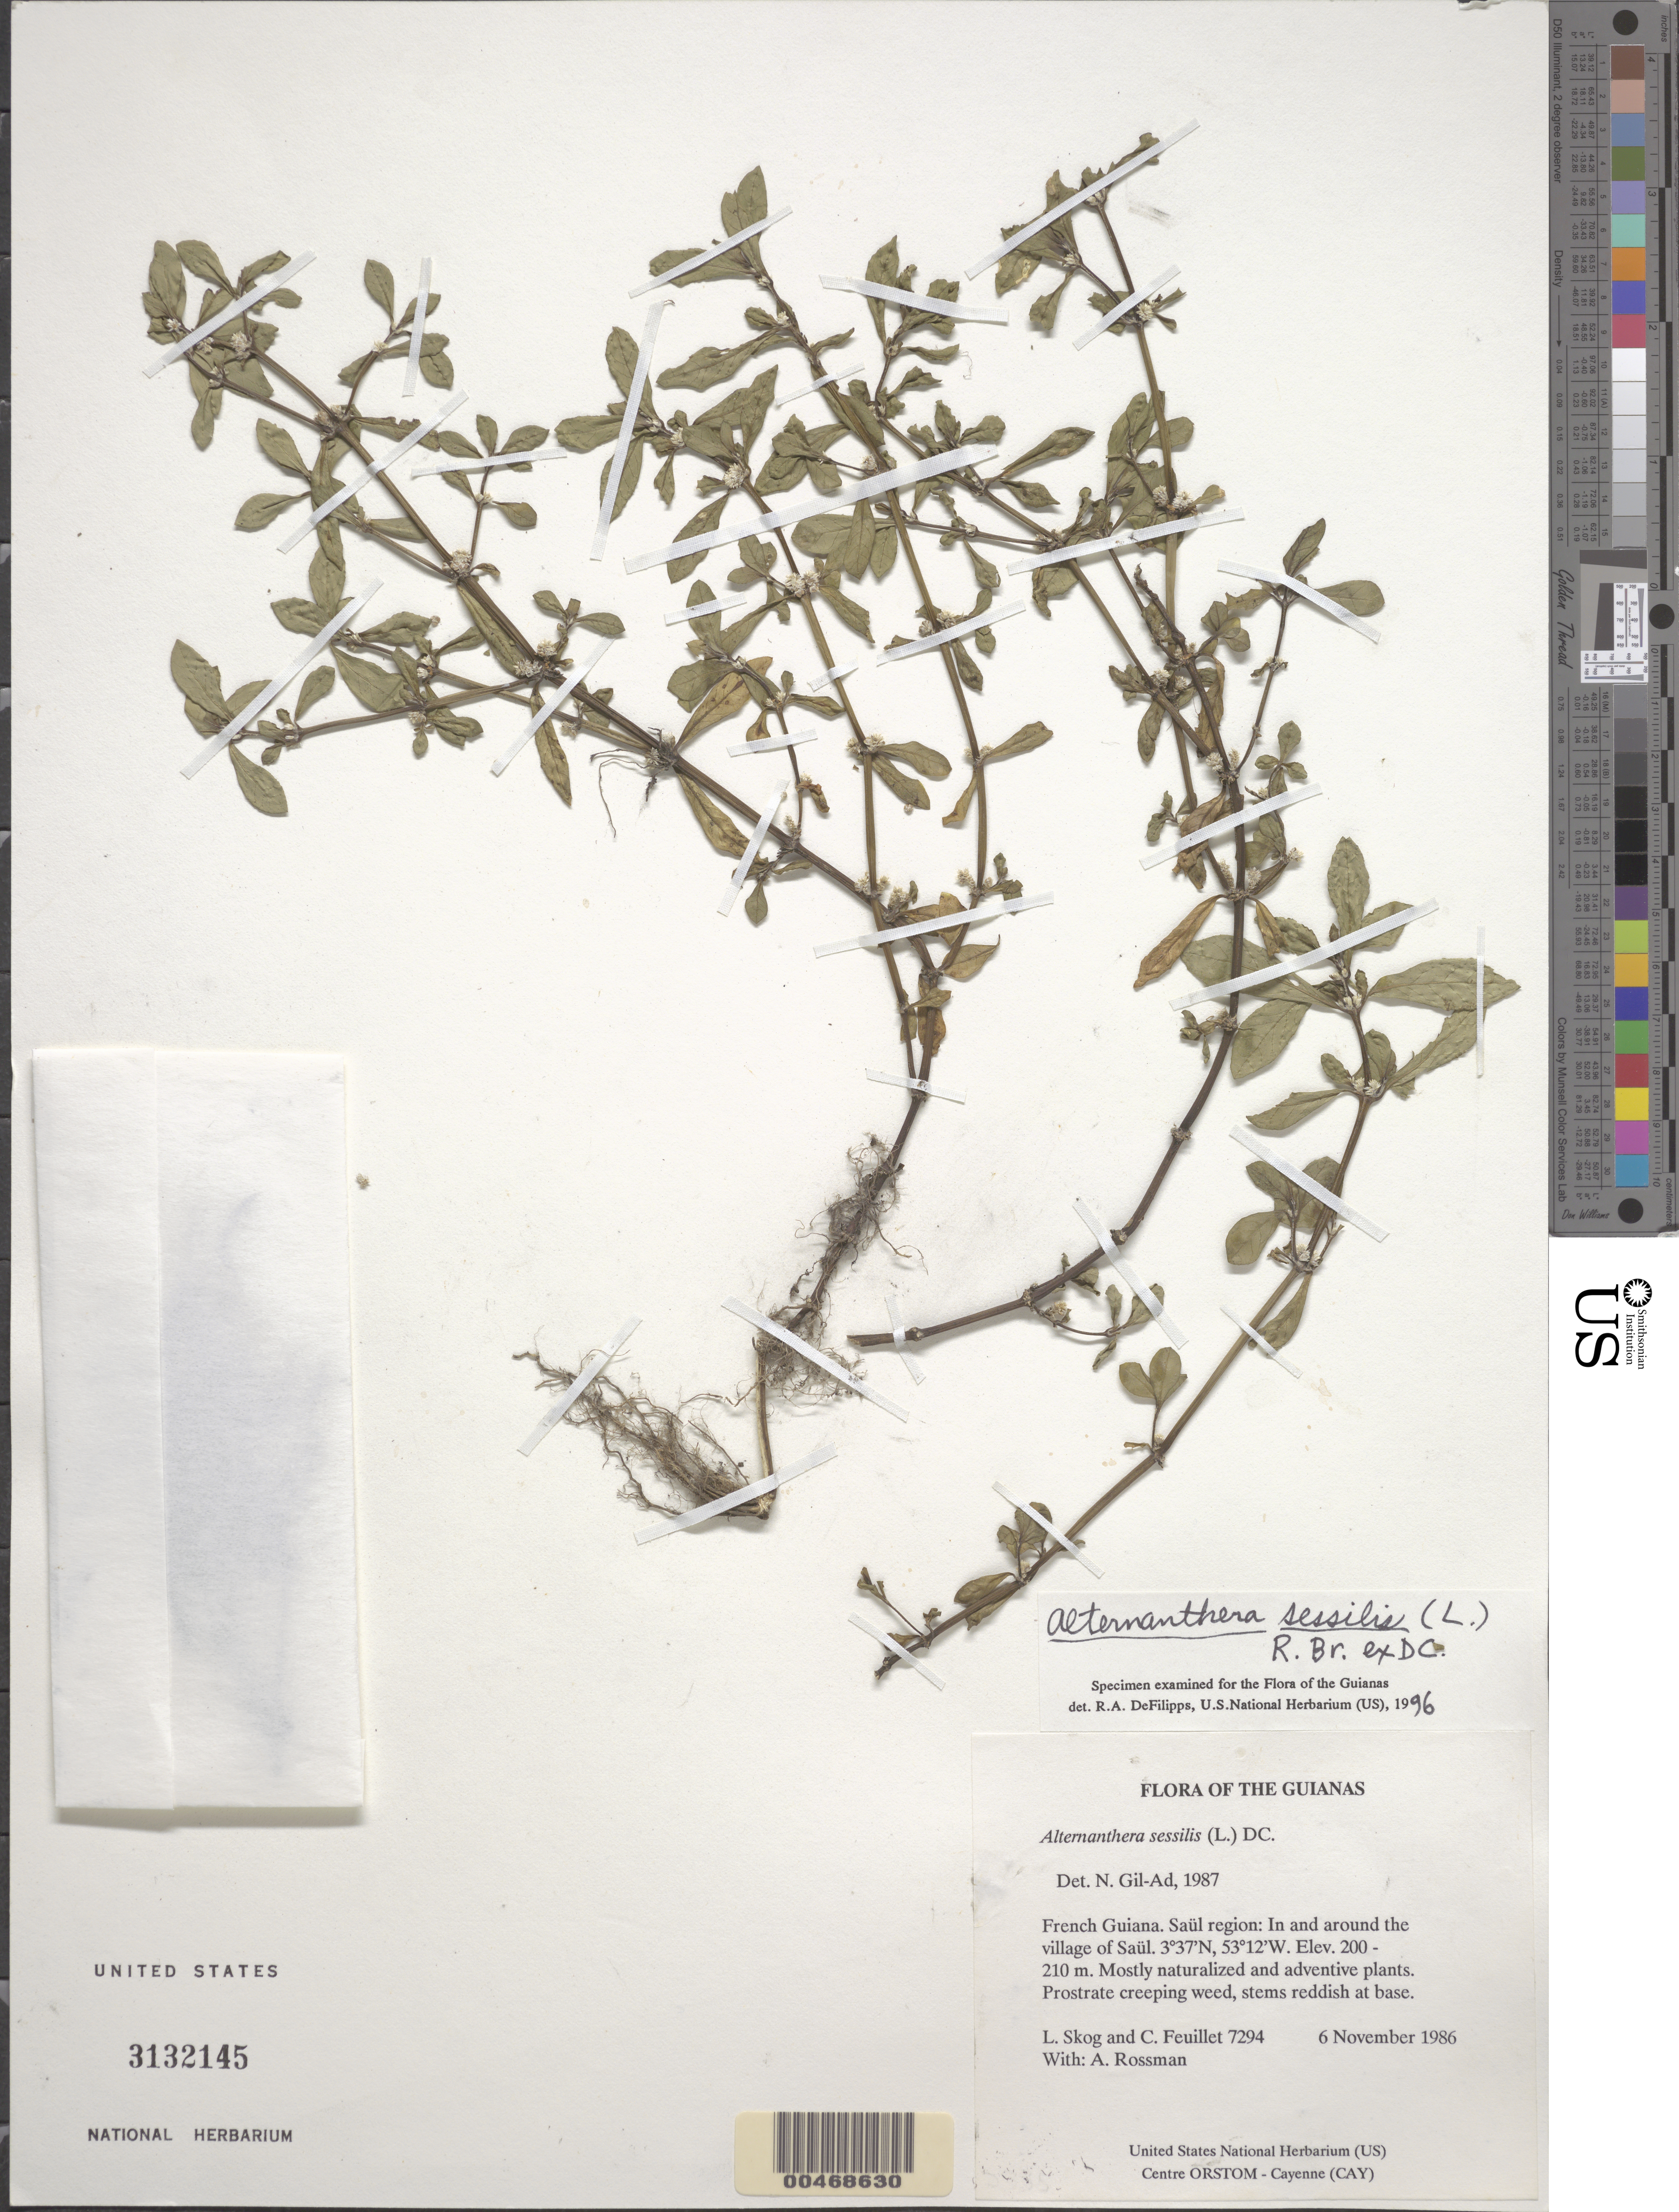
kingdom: Plantae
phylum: Tracheophyta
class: Magnoliopsida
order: Caryophyllales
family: Amaranthaceae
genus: Alternanthera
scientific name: Alternanthera sessilis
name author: (L.) DC.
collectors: L. E. Skog, C. Feuillet & A. Rossman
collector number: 7294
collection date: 1986-11-06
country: French Guiana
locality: The Guianas. Saül region: In and around the village of Saül.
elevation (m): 200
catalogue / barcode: US 3132145